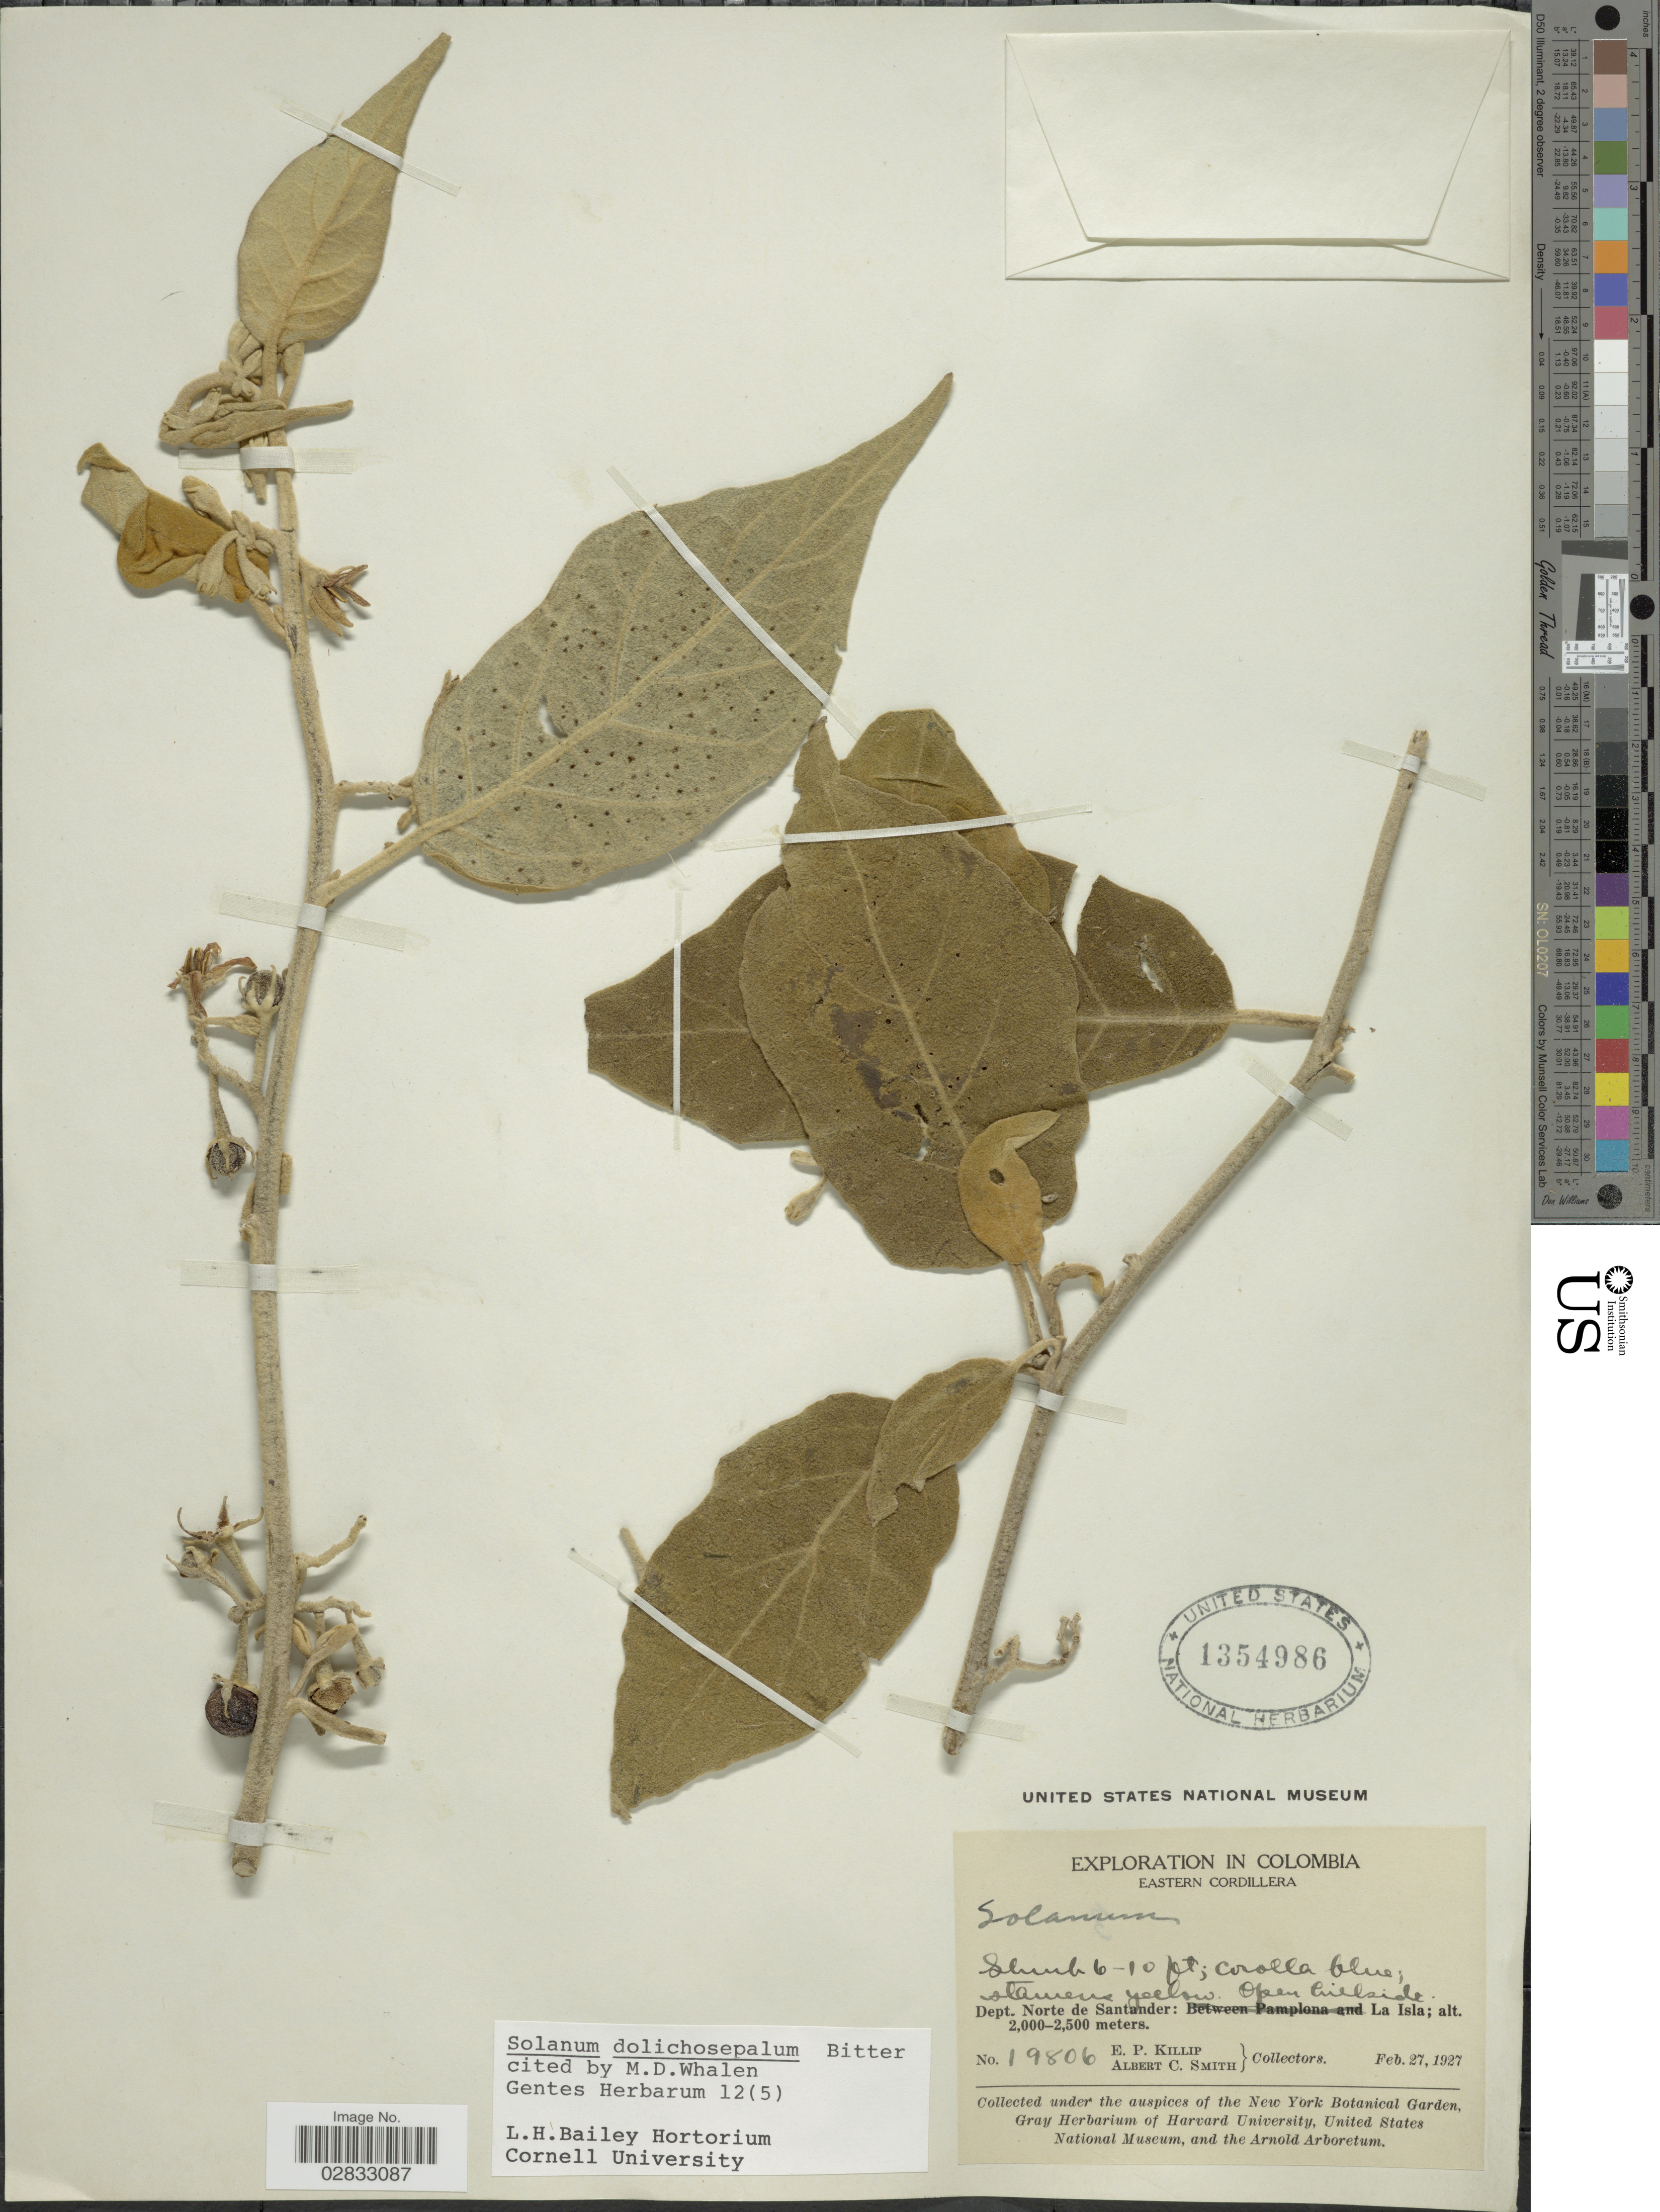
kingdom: Plantae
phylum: Tracheophyta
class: Magnoliopsida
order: Solanales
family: Solanaceae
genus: Solanum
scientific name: Solanum dolichosepalum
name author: Bitter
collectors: E. P. Killip & A. C. Smith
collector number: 19806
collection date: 1927-02-27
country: Colombia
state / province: Norte de Santander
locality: Eastern Cordillera. Dept. Norte de Santander: La Isla.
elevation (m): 2000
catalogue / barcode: US 1354986